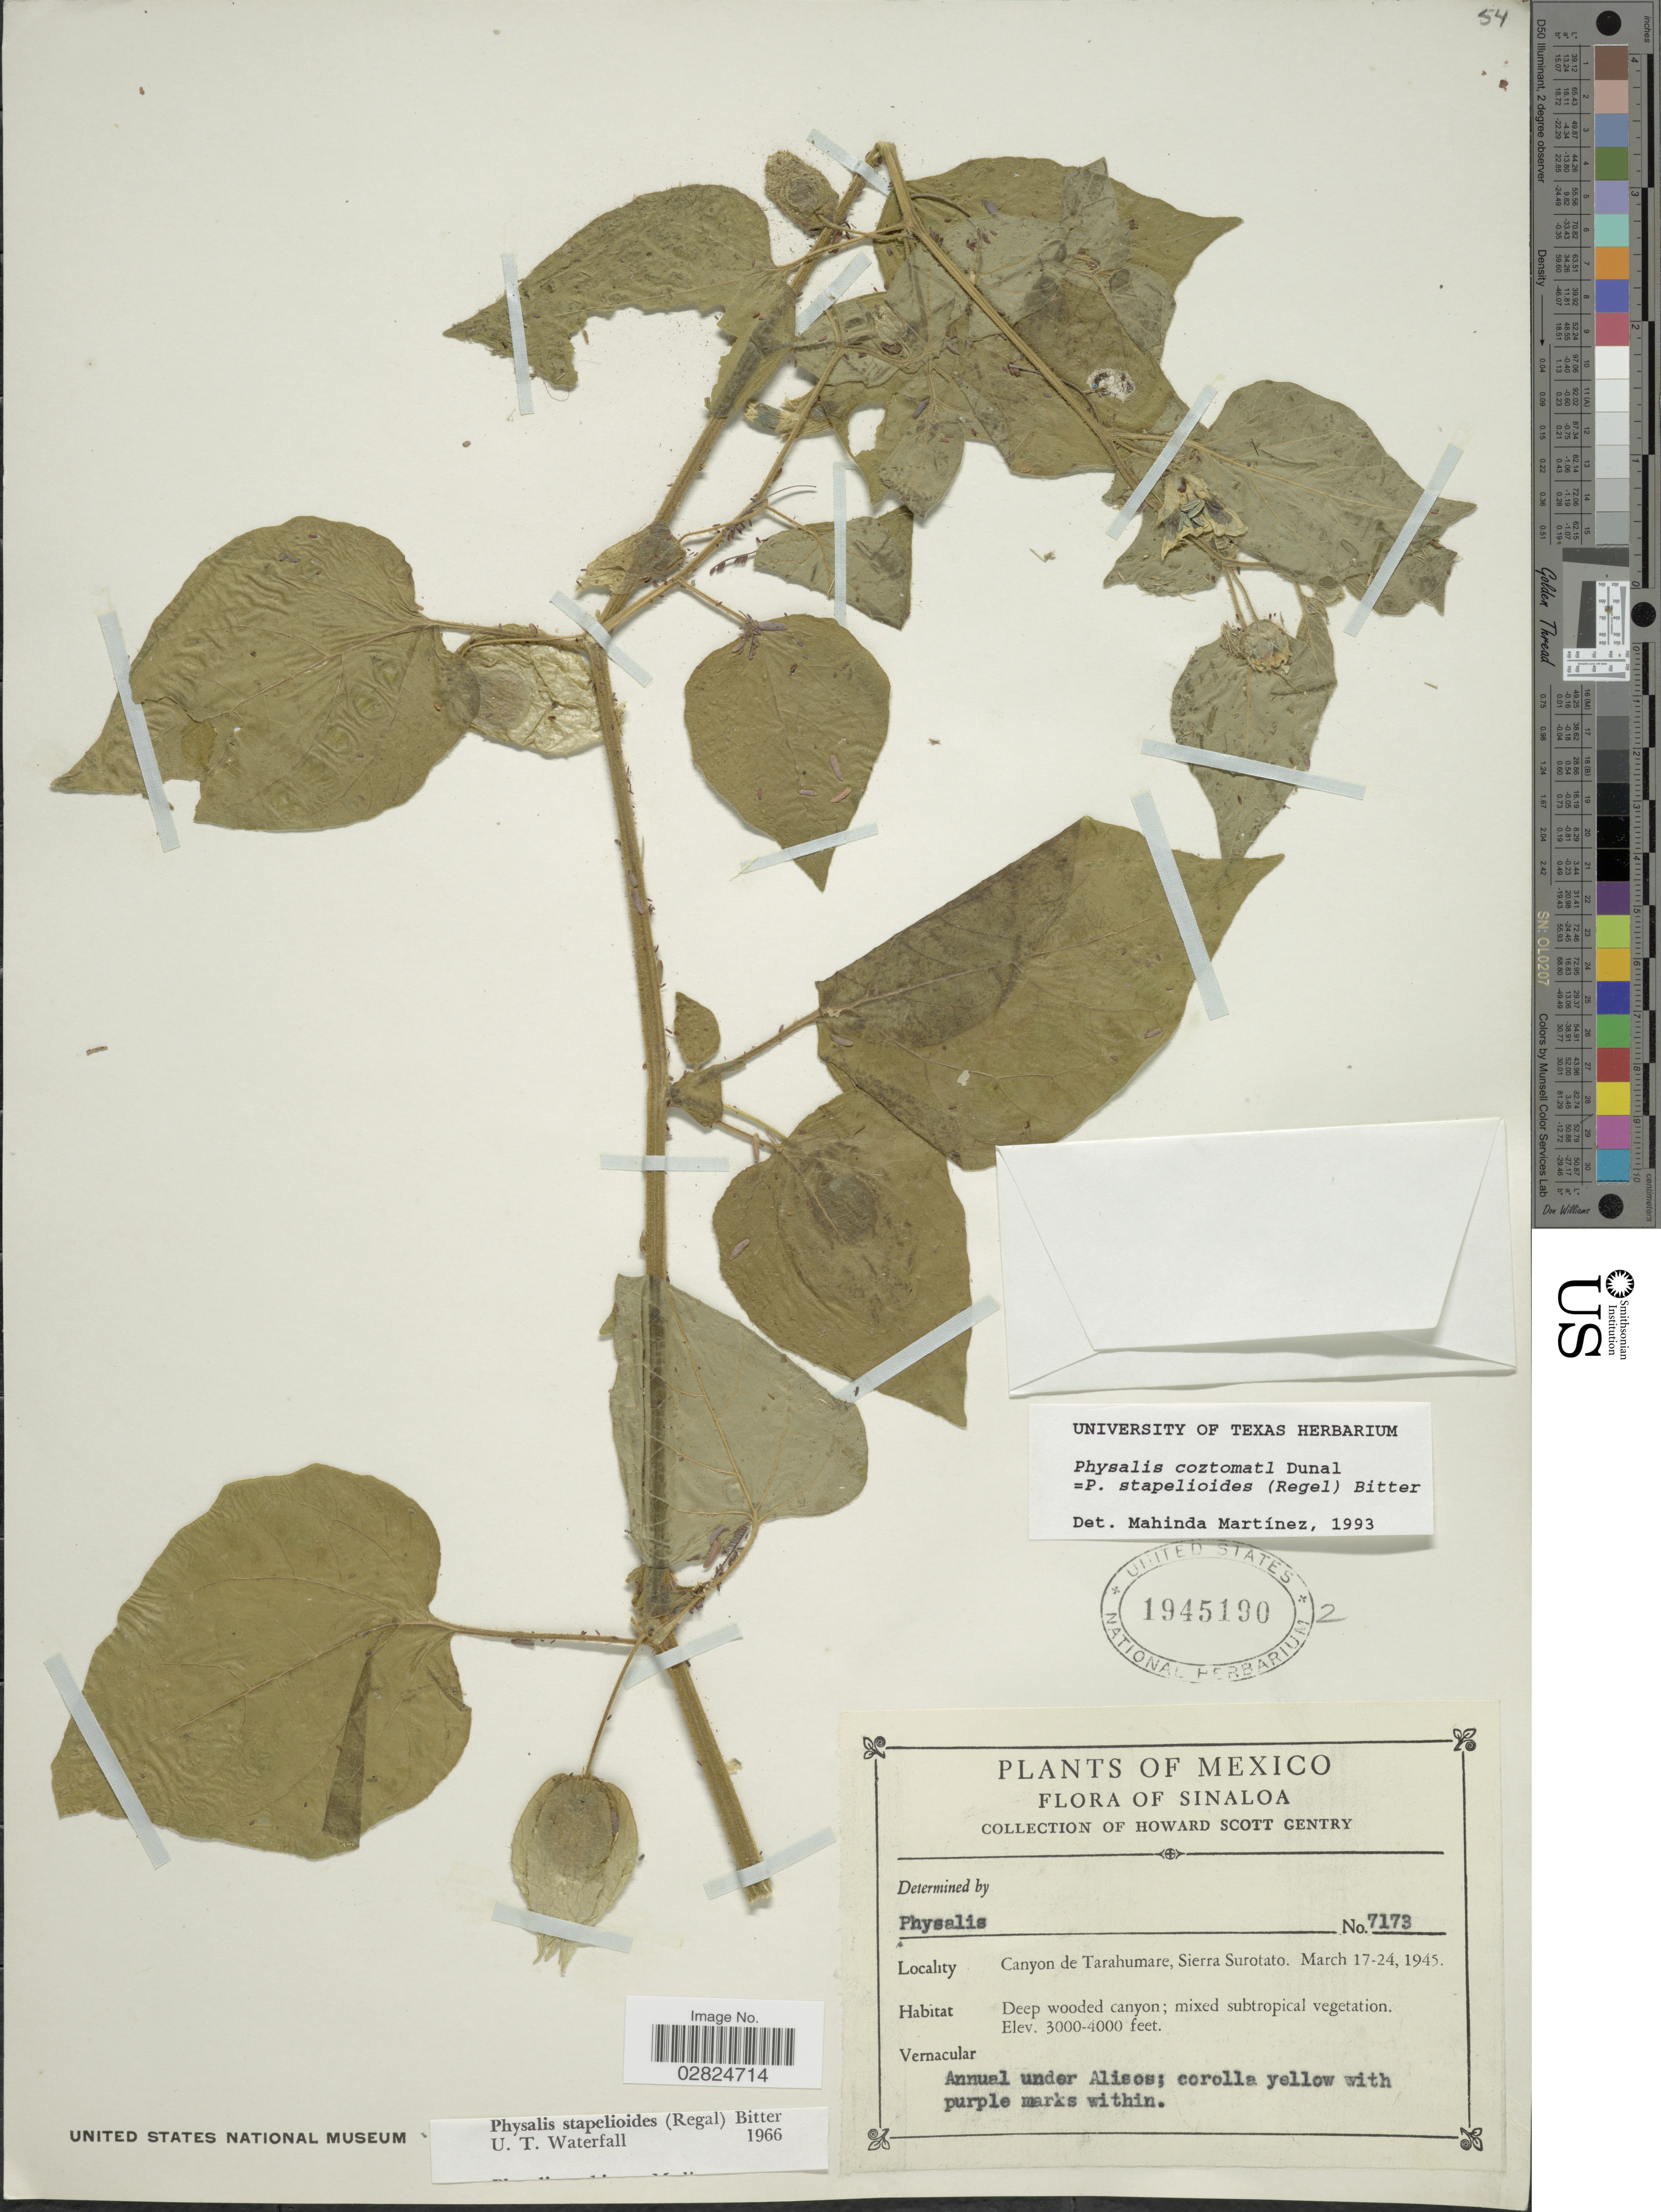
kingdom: Plantae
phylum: Tracheophyta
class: Magnoliopsida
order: Solanales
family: Solanaceae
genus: Physalis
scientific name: Physalis coztomatl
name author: Dunal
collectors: H. S. Gentry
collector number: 7173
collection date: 1945-03-17/1945-03-24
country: Mexico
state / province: Sinaloa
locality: Canyon de Tarahumare, Sierra Surotato.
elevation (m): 914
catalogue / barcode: US 1945190